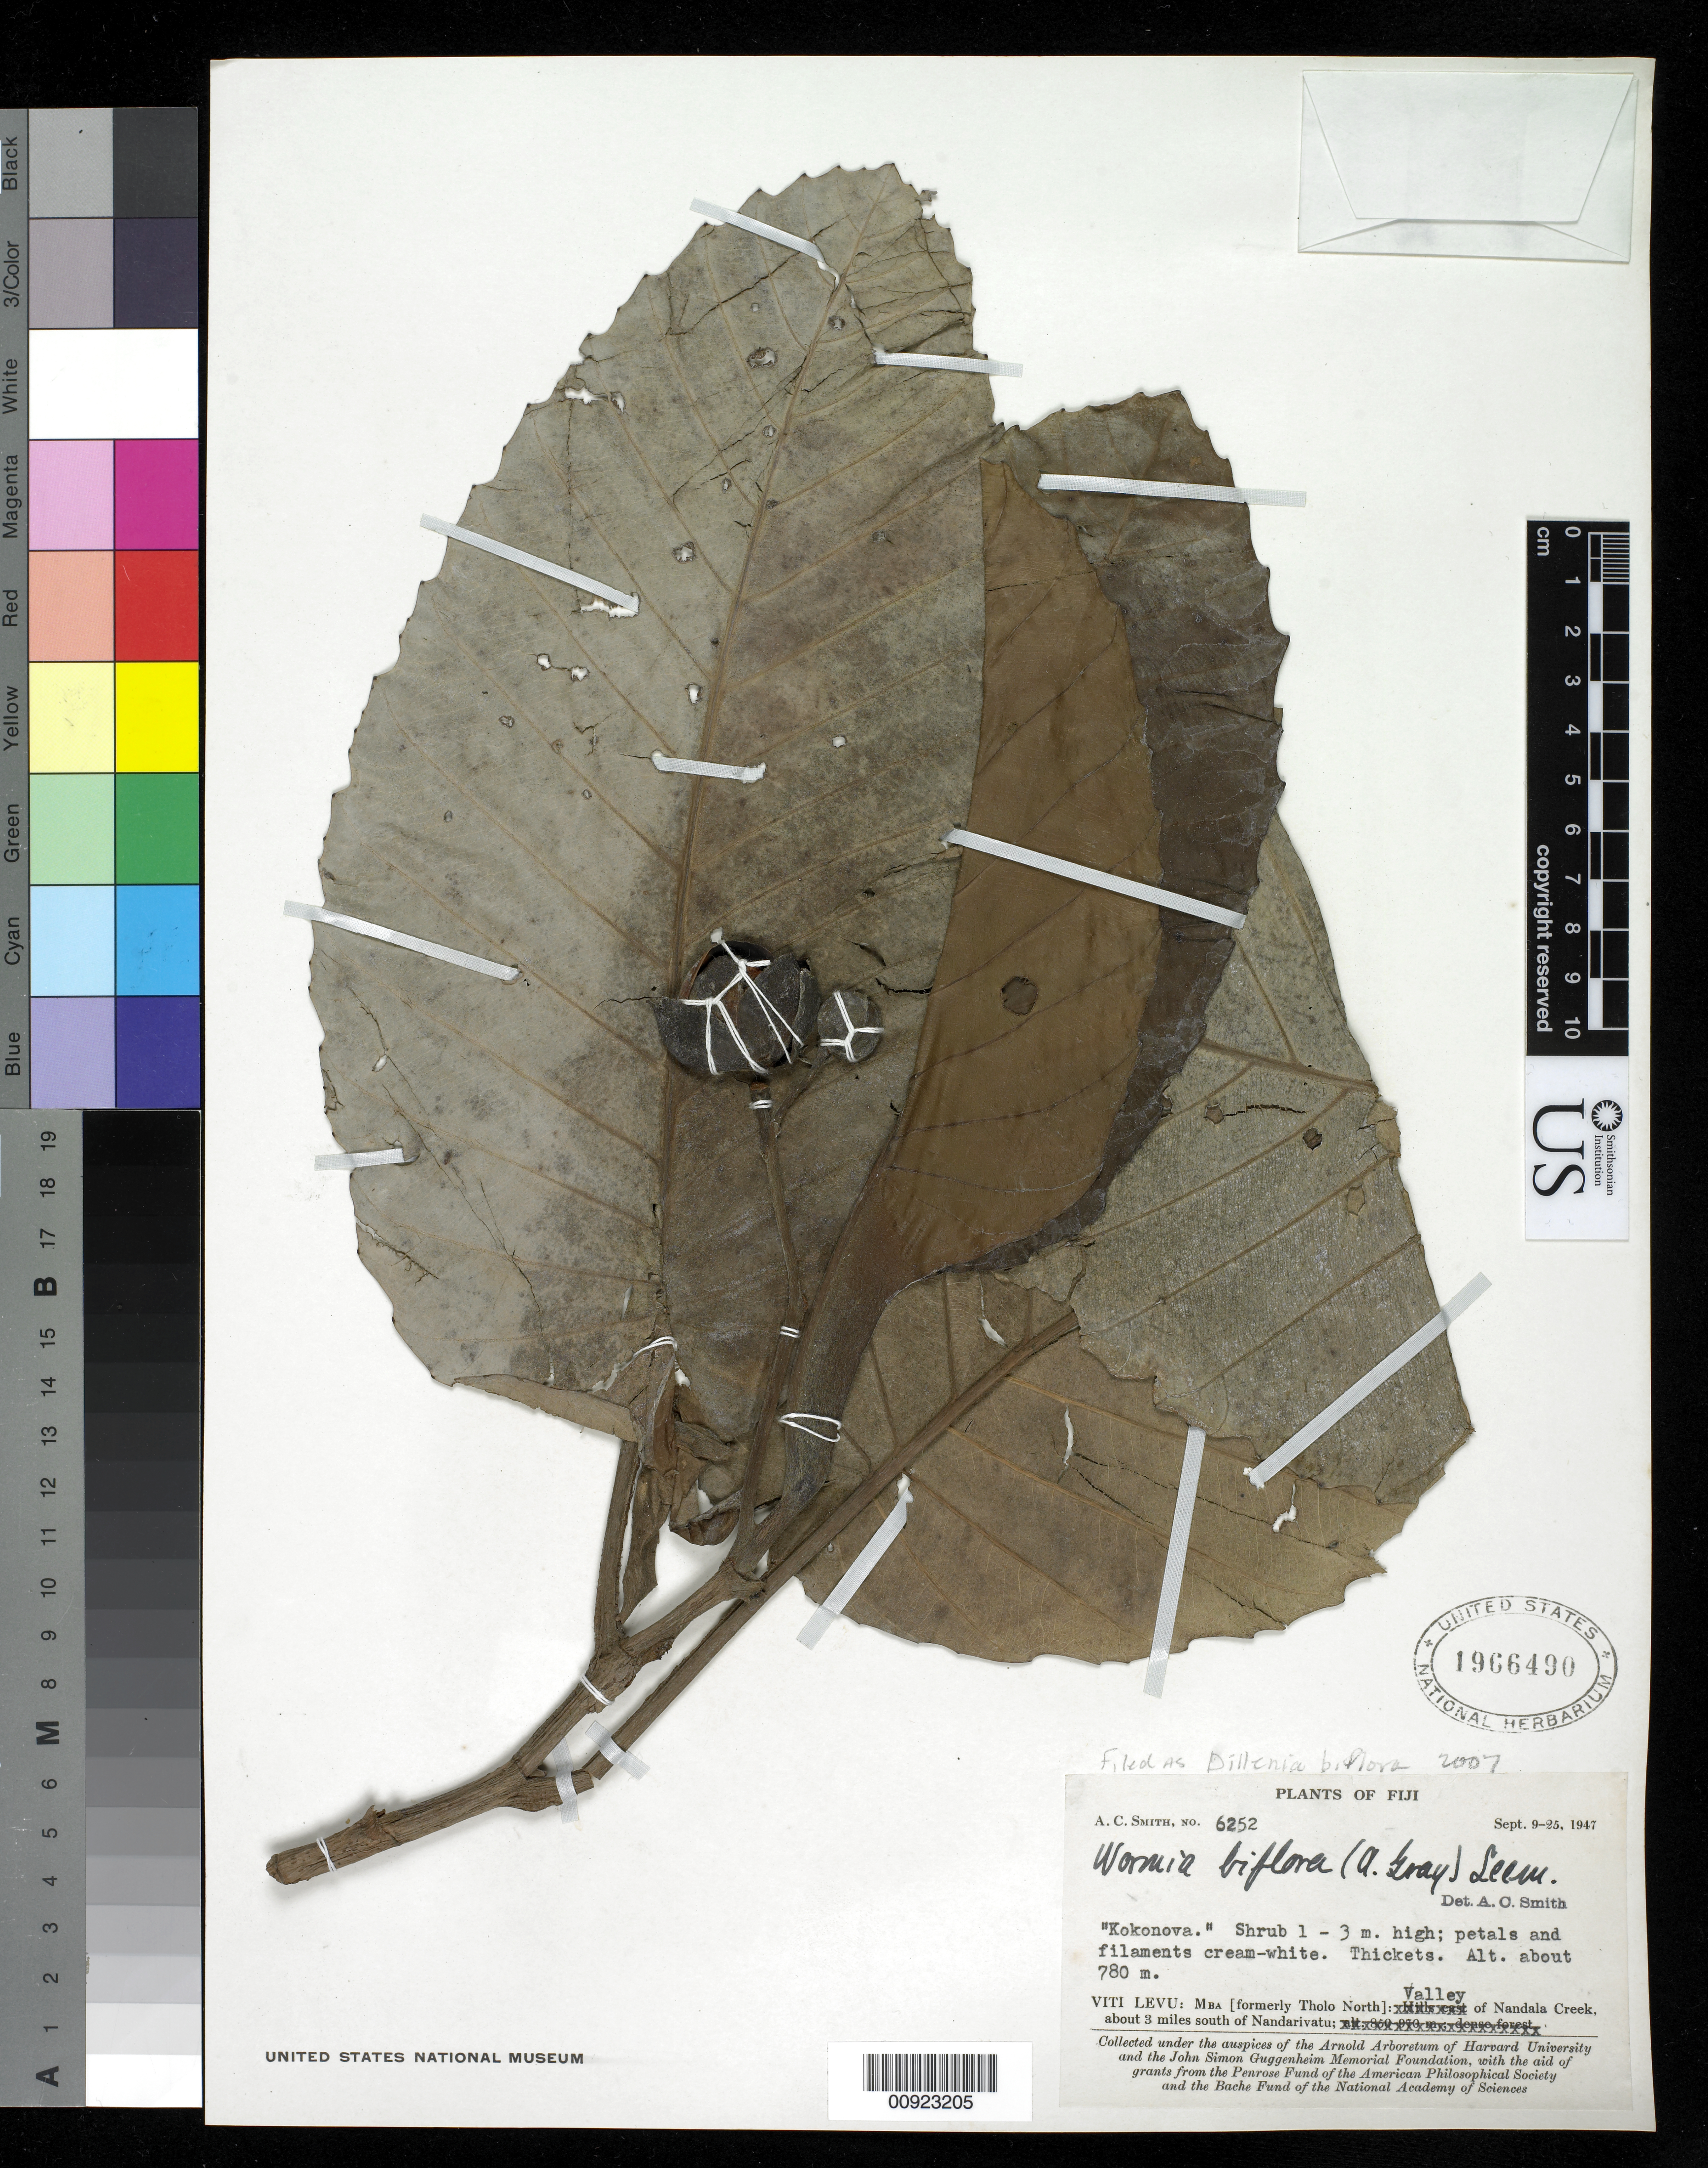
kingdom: Plantae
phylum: Tracheophyta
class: Magnoliopsida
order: Dilleniales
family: Dilleniaceae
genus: Dillenia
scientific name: Dillenia biflora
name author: (A. Gray) Martelli ex Guill.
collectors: C. A. Smith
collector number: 6252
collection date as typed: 09 Sep 1947 to 25 Sep 1947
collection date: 1947-09-09/1947-09-25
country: Fiji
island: Viti Levu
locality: MBA (formerly Tholo North ) Valley of Nandala Creek, about 3 miles south of Nandarrivatu.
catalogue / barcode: US 1966490